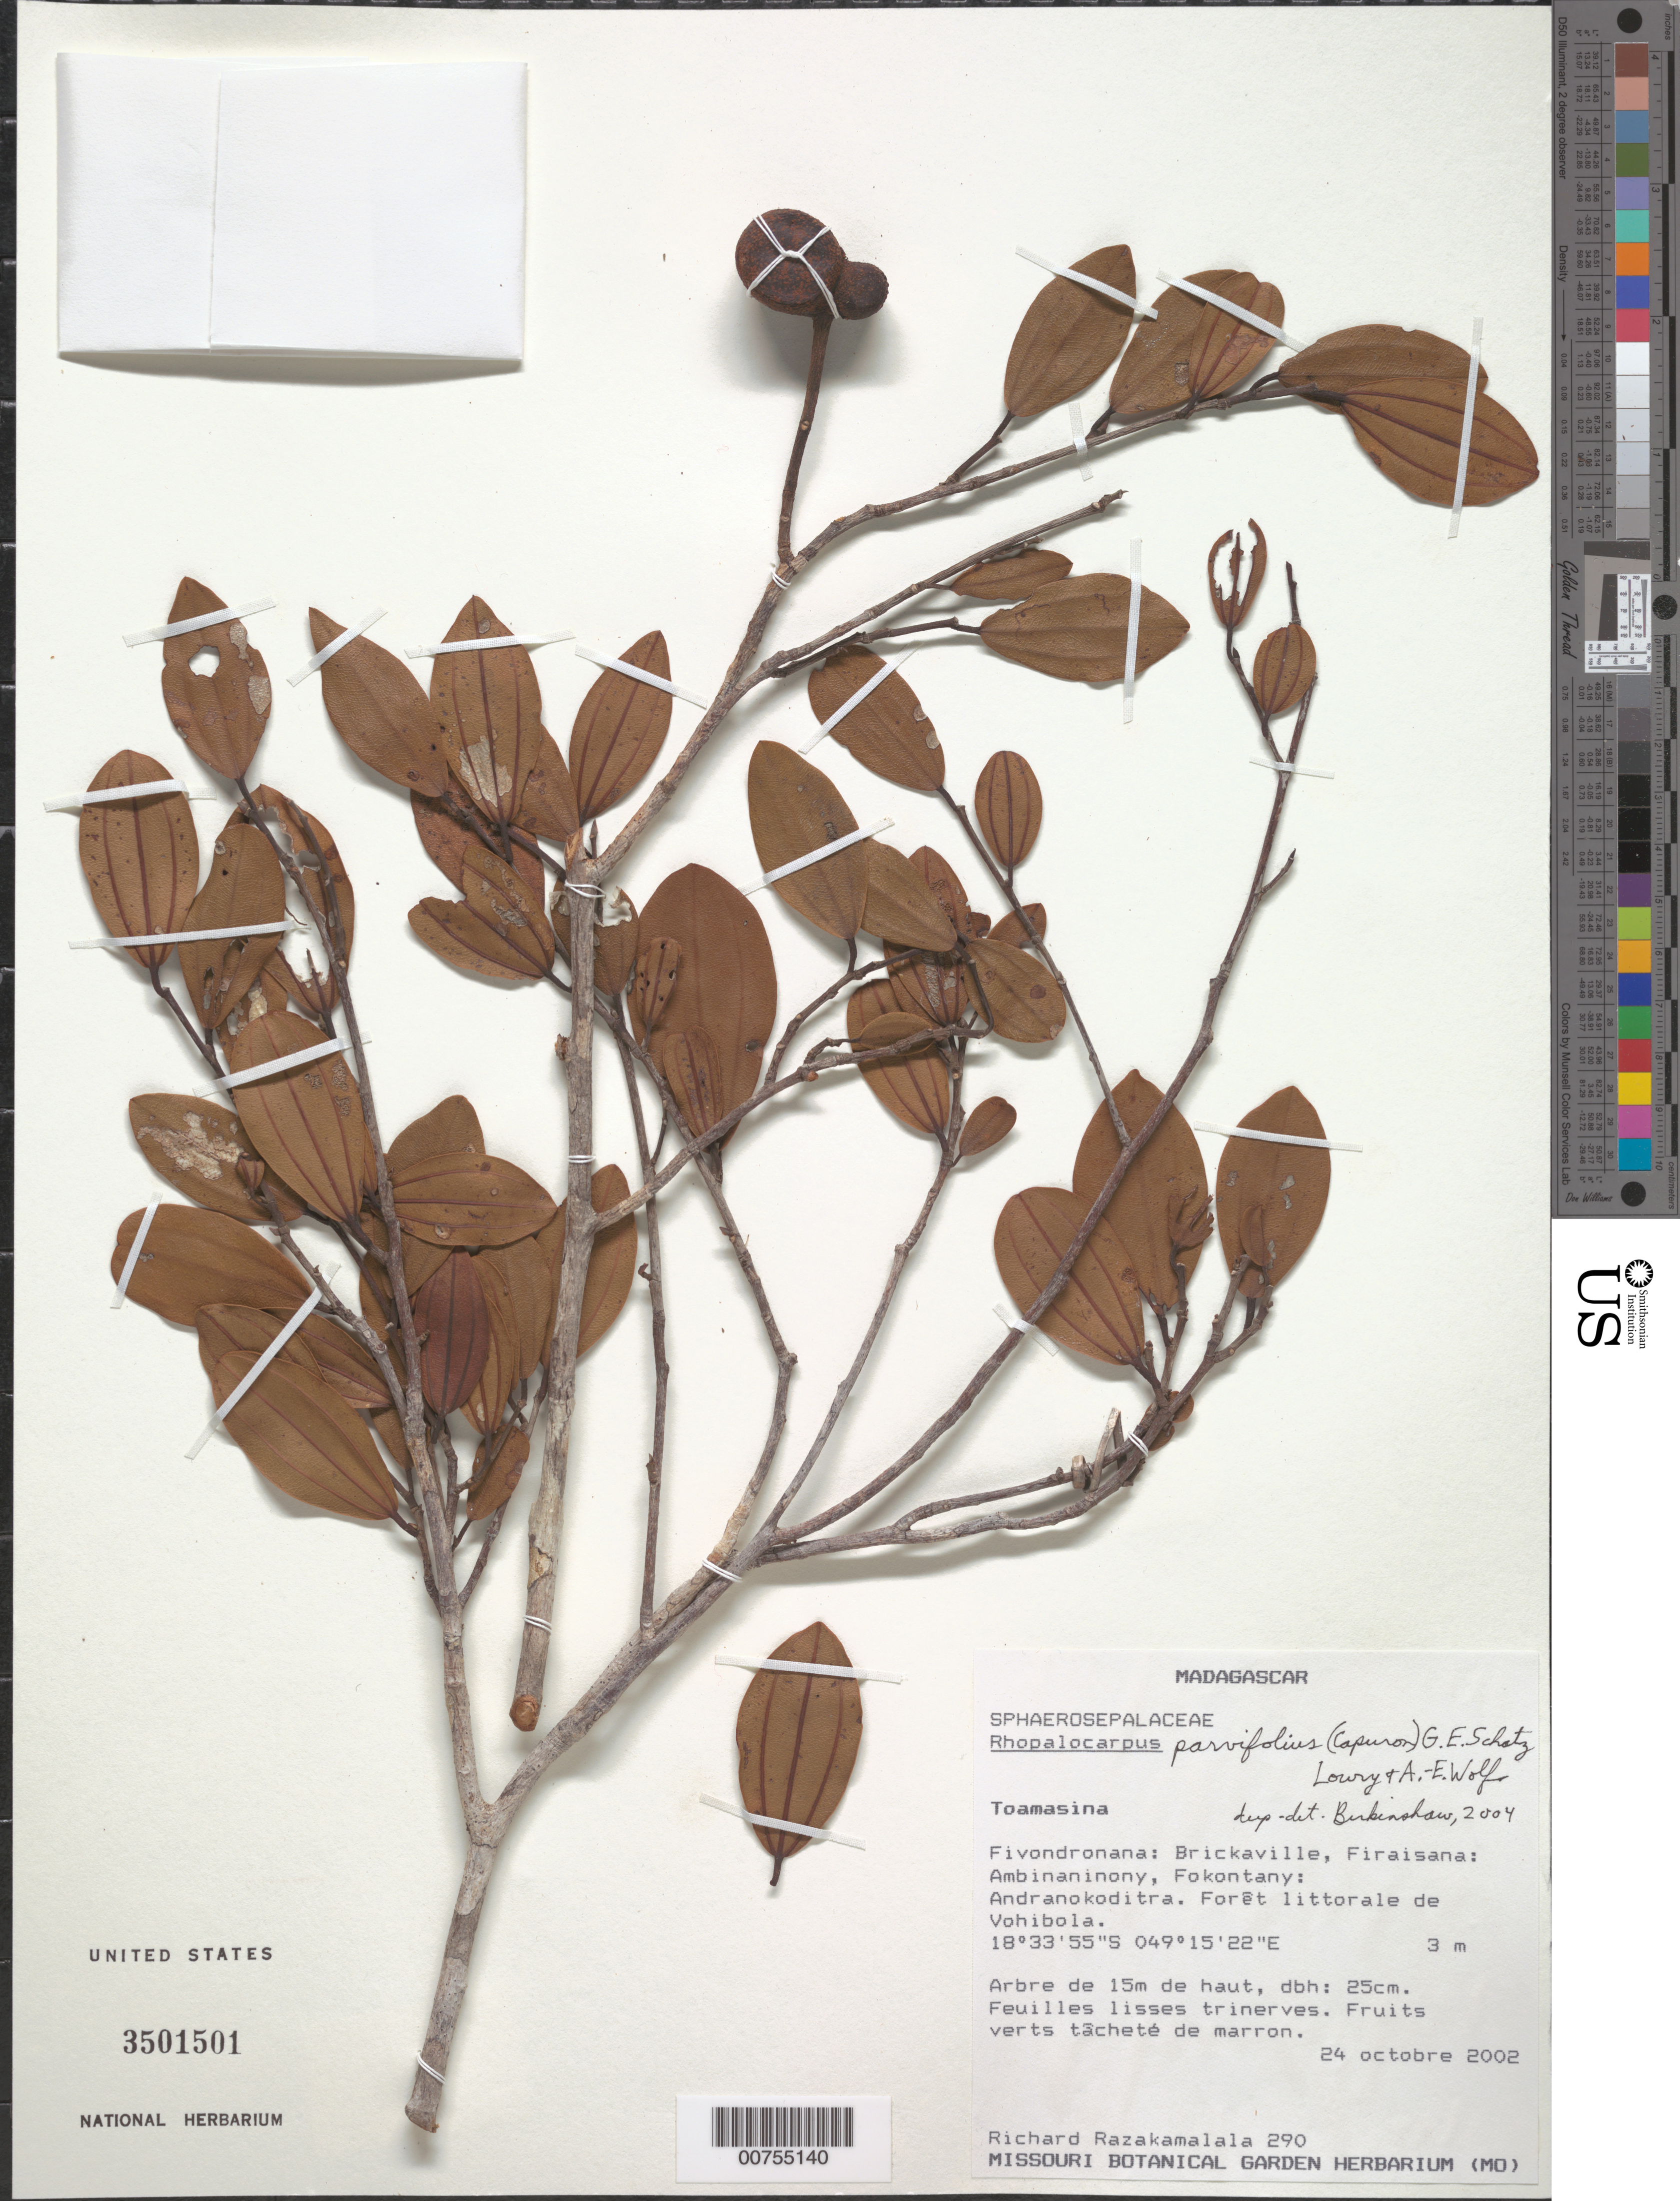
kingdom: Plantae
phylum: Tracheophyta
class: Magnoliopsida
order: Malvales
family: Sphaerosepalaceae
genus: Rhopalocarpus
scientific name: Rhopalocarpus parvifolius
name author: (Capuron) G.E. Schatz et al.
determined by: Birkinshaw, C. R.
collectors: R. Razakamalala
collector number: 290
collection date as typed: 24 Oct 2002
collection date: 2002-10-24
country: Madagascar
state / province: Atsinanana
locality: Fivondronana: Brickaville, Firaisana: Ambinaninony, Fokontany: Andranokoditra. Vohibola.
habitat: Forêt littorale.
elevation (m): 3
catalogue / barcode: US 3501501